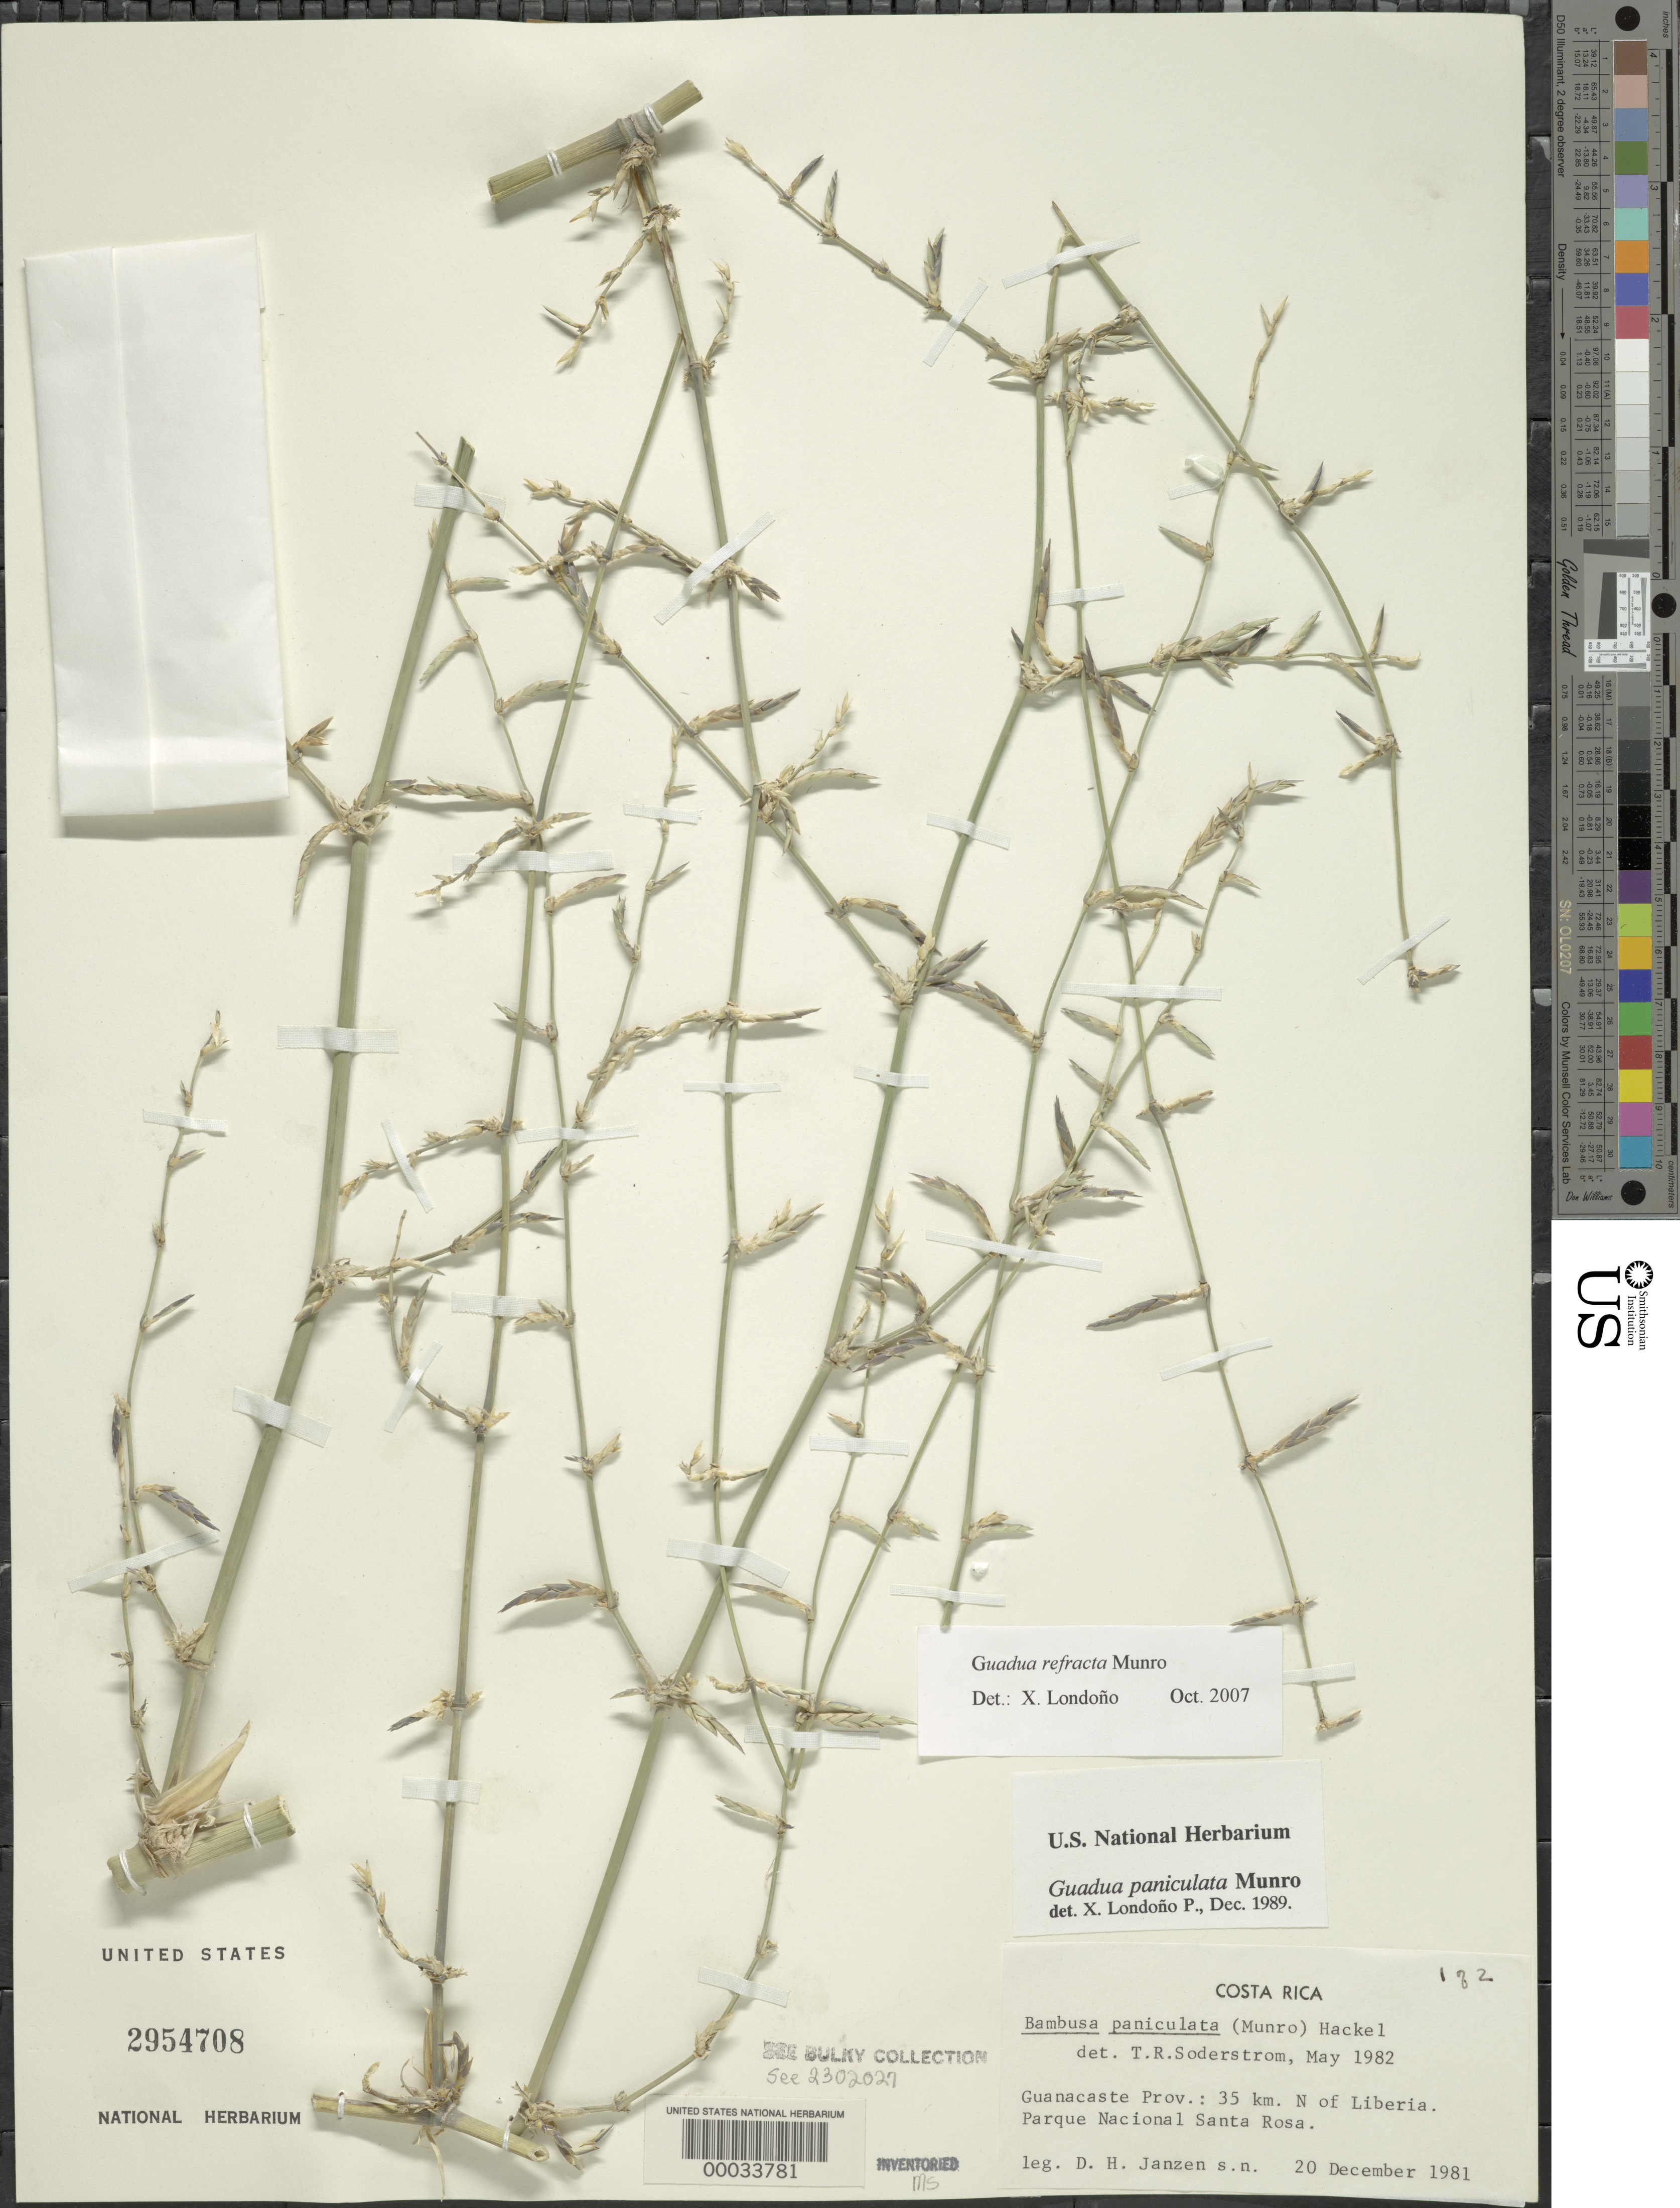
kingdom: Plantae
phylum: Tracheophyta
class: Liliopsida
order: Poales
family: Poaceae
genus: Guadua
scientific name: Guadua refracta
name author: Munro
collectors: D. Janzen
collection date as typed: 20 Dec 1981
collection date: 1981-12-20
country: Costa Rica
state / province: Guanacaste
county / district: Liberia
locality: N of Liberia, Parque Nacional Santa Rosa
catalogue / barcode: US 2954708